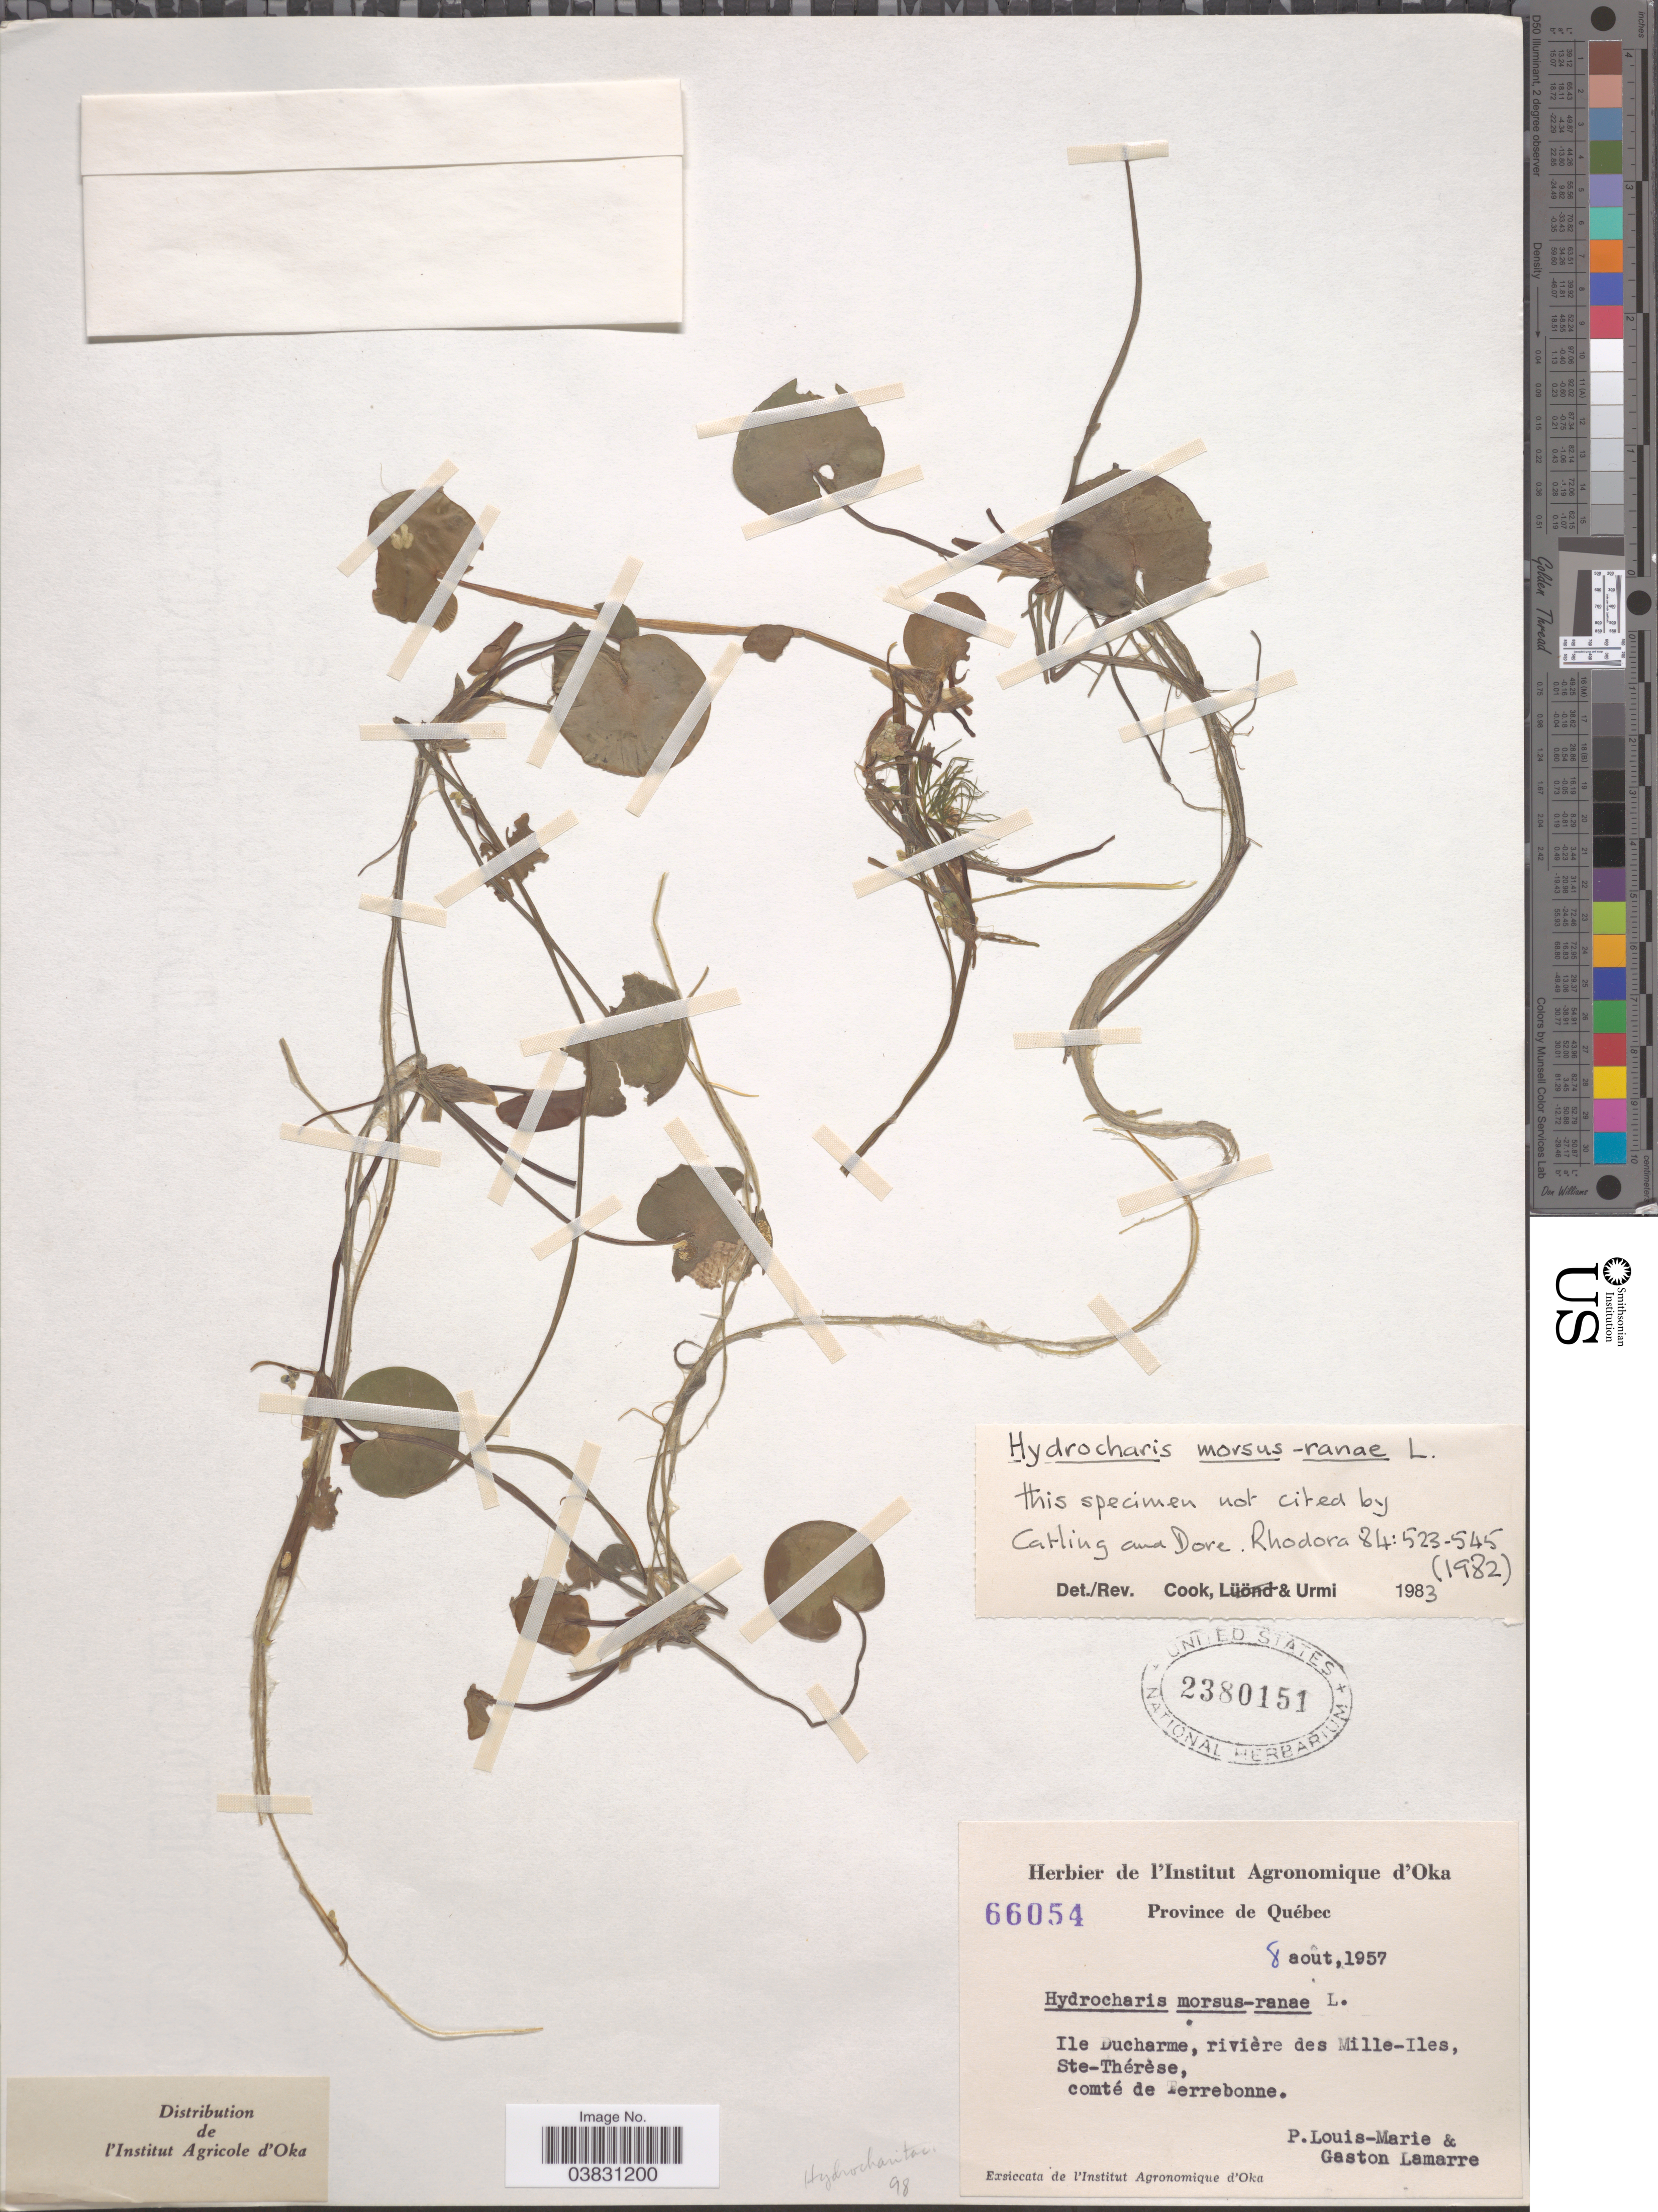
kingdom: Plantae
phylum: Tracheophyta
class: Liliopsida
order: Alismatales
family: Hydrocharitaceae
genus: Hydrocharis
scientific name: Hydrocharis morsus-ranae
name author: L.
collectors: L.-M. LaLonde & G. Lamarre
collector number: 66054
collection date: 1957-08-08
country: Canada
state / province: Quebec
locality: Ile Ducharme, rivière des Mille-Iles, Ste-Thérèse, comté de Terrebonne.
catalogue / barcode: US 2380151